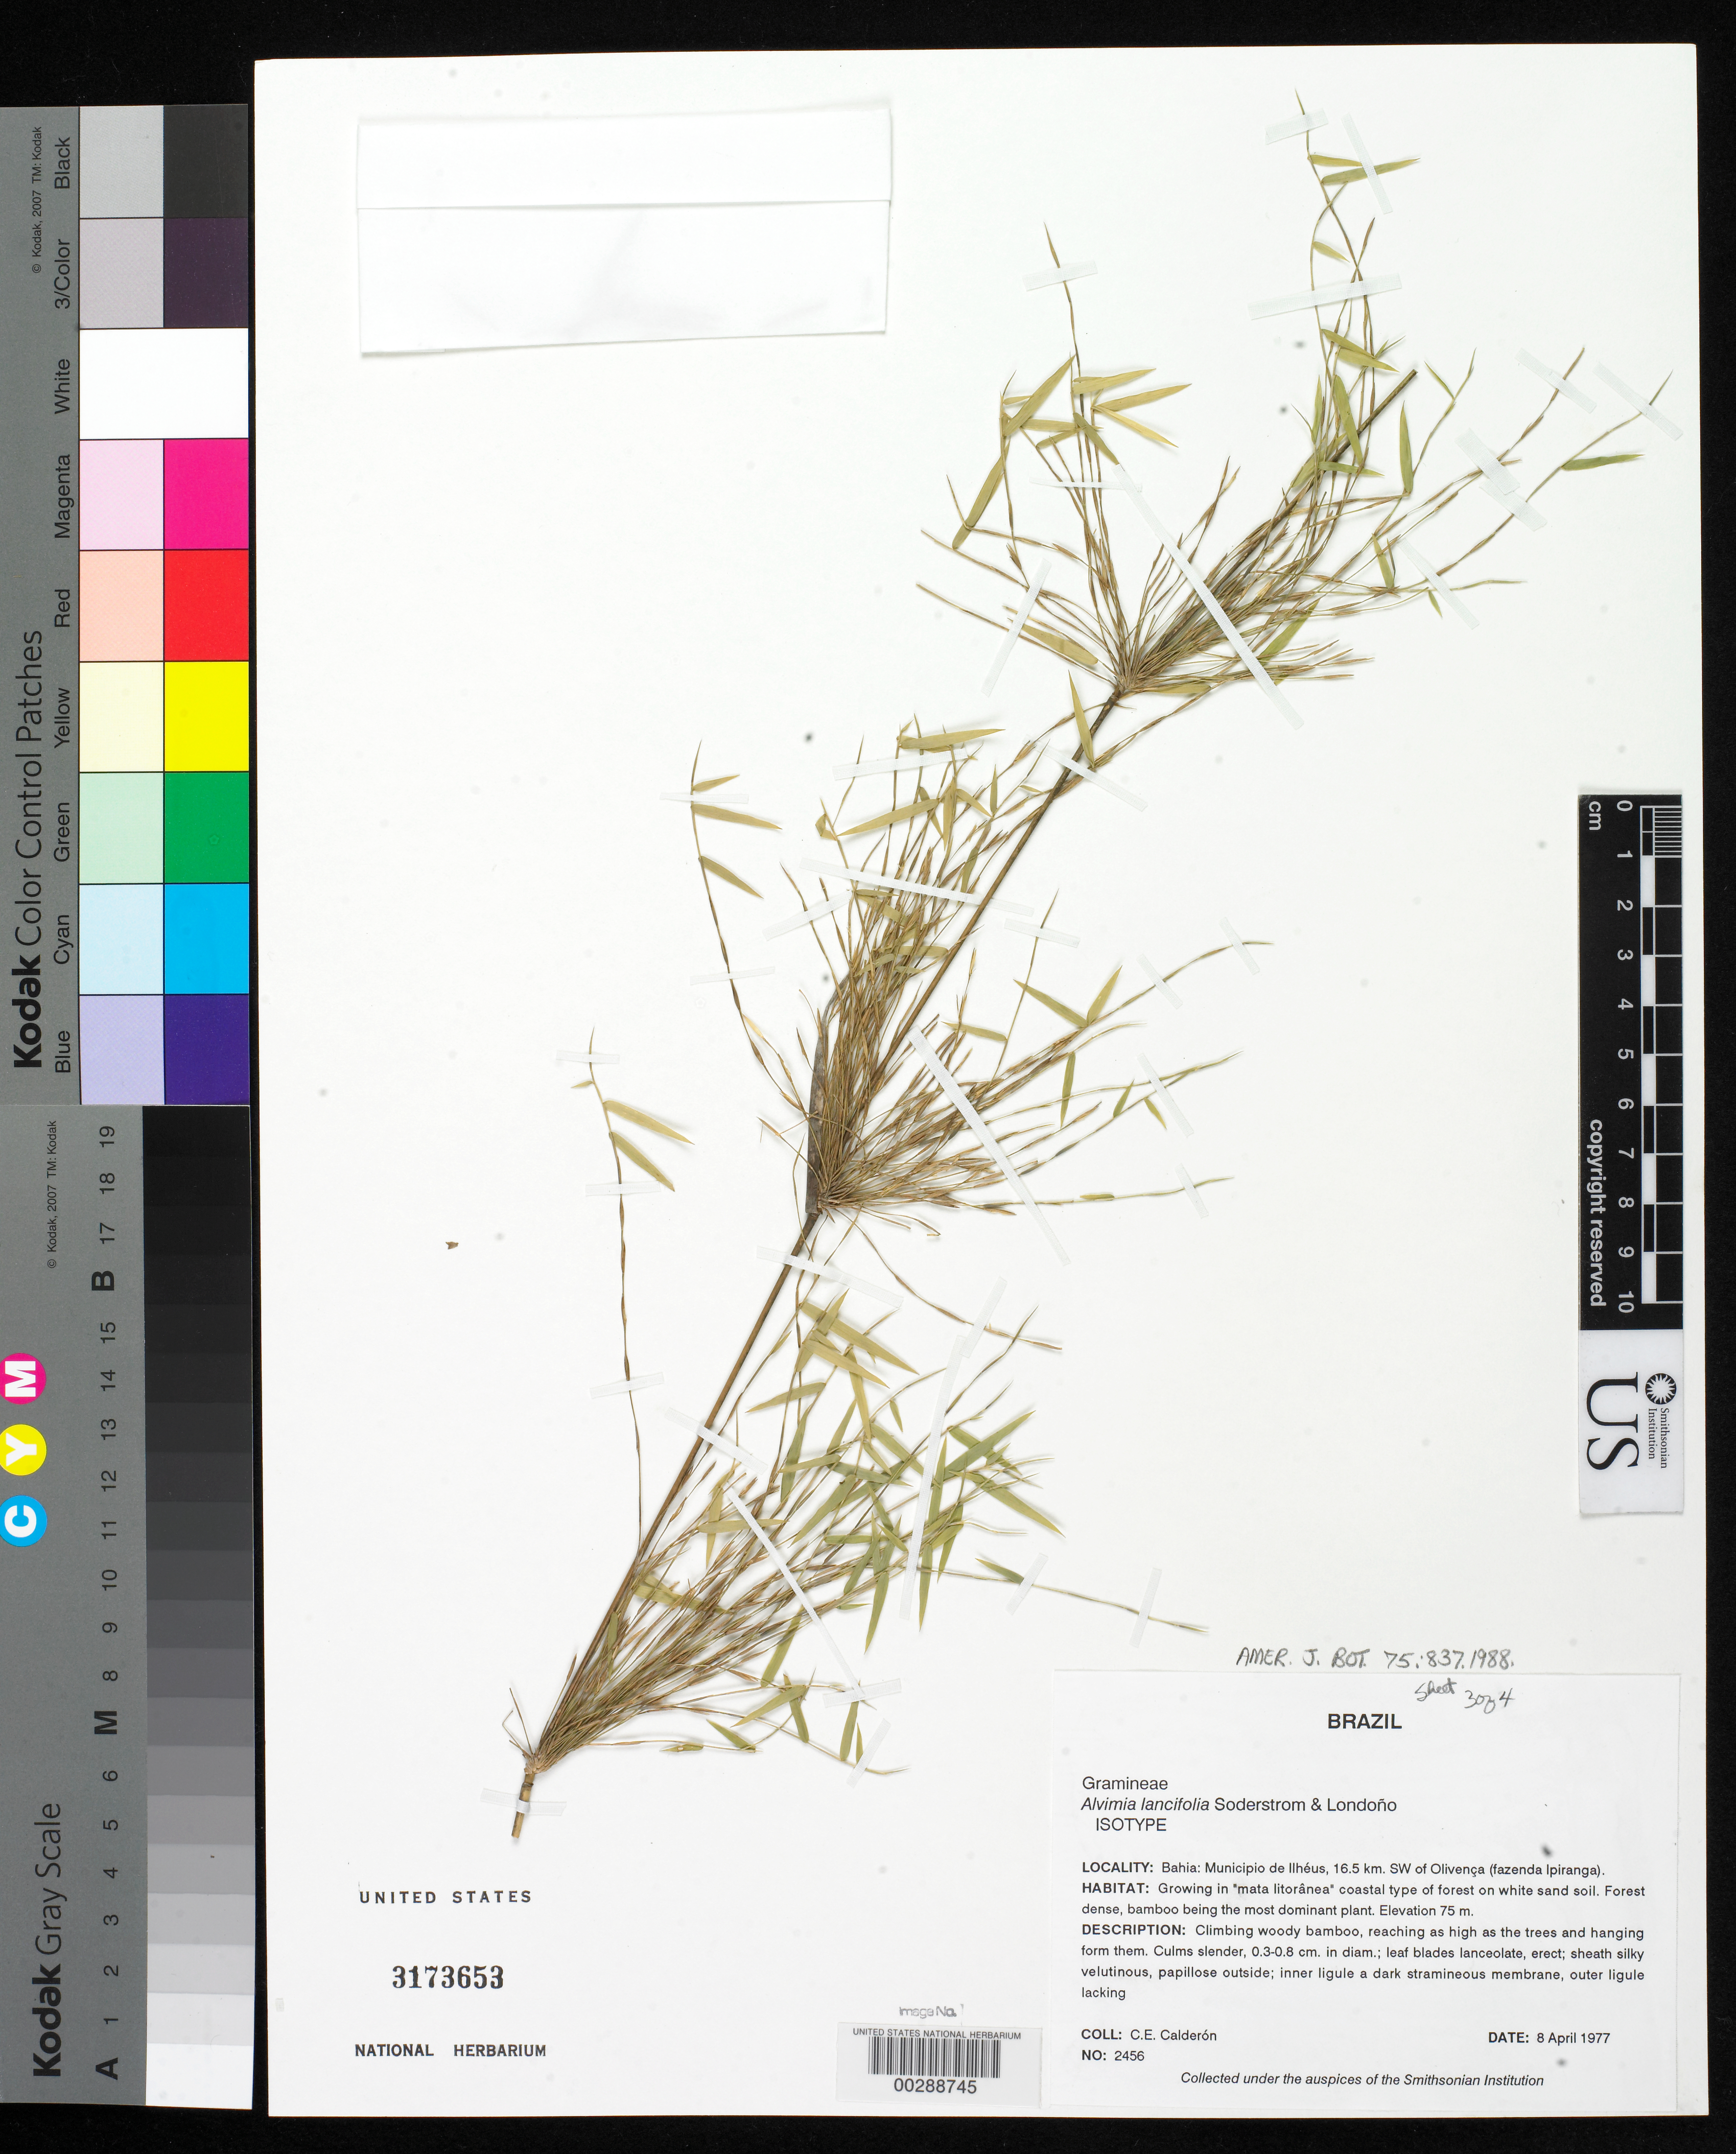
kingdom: Plantae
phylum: Tracheophyta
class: Liliopsida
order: Poales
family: Poaceae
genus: Alvimia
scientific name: Alvimia lancifolia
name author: Soderstr. & Londoño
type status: Isotype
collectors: C. E. Calderón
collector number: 2456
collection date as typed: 08 Apr 1977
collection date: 1977-04-08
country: Brazil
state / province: Bahia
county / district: Ilhéus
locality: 16.5 km SW of Olivenca, Fazenda Ipiranga.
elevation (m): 100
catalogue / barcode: US 3173653